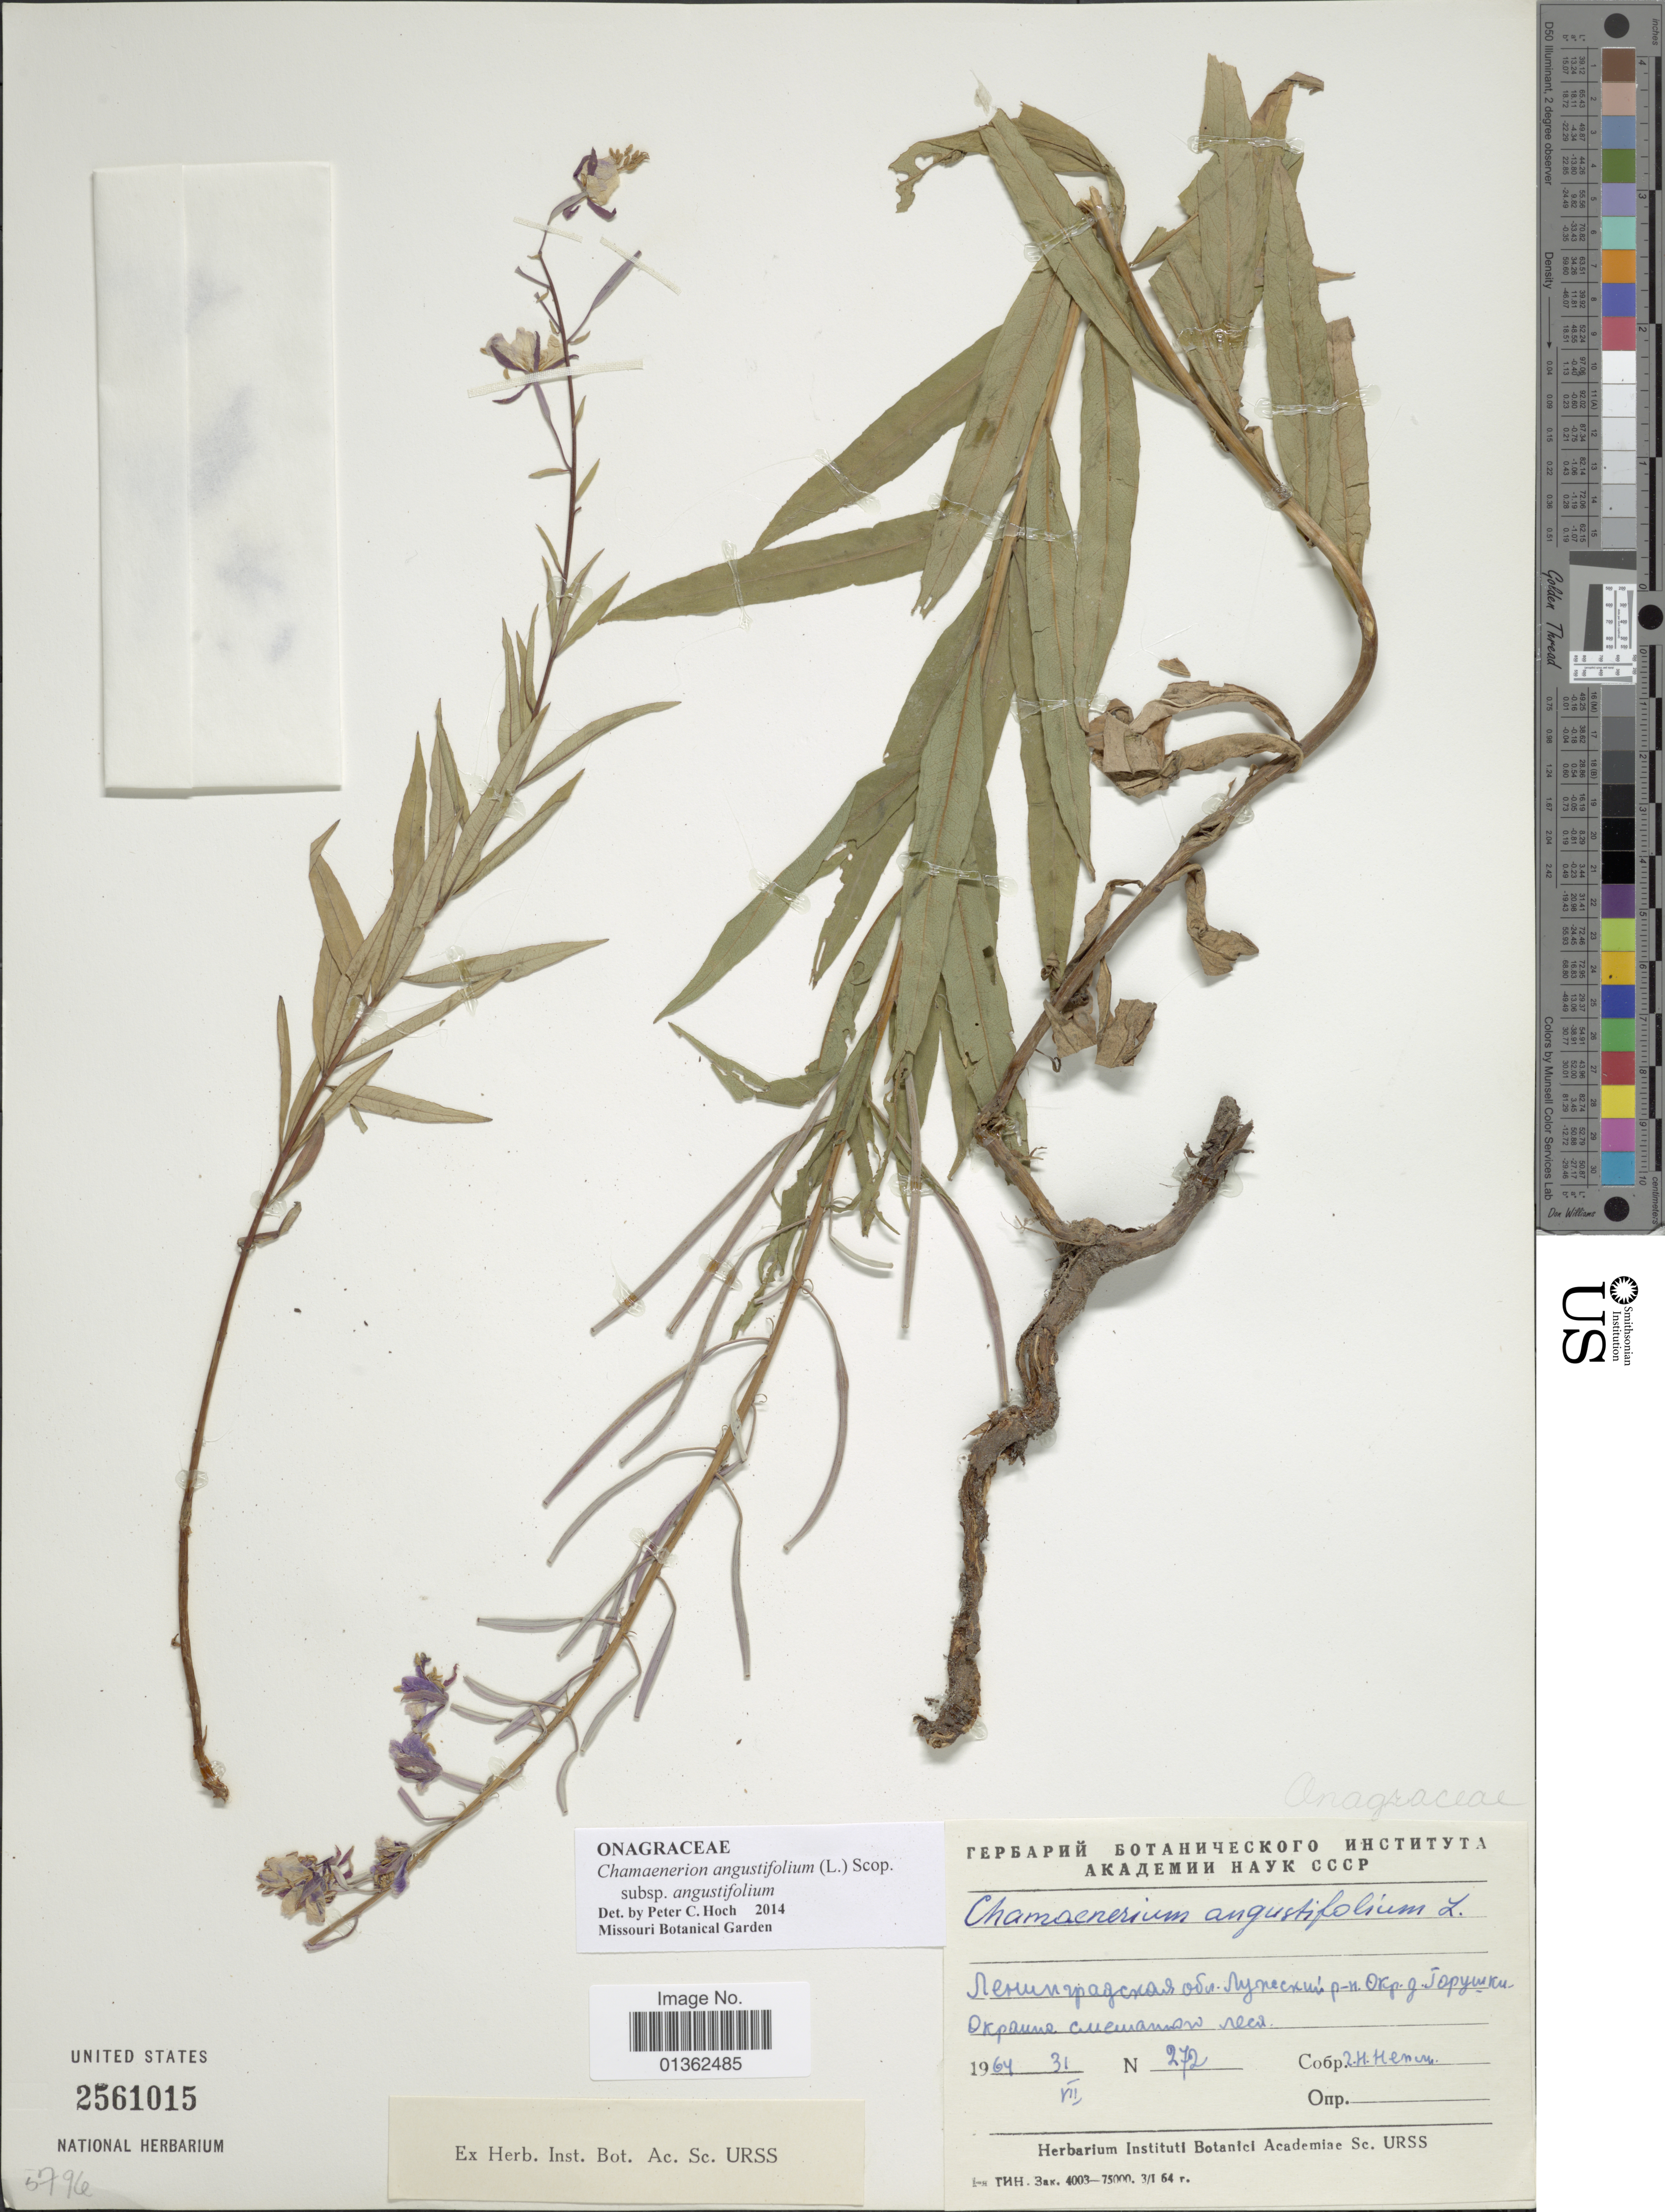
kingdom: Plantae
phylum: Tracheophyta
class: Magnoliopsida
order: Myrtales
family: Onagraceae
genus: Chamaenerion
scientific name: Chamaenerion angustifolium subsp. angustifolium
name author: (L.) Scop.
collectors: G. Nepli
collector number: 272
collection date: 1964-07-31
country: Russian Federation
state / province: Leningrad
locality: Luzhskiy District, vicinity of village Gorushka.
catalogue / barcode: US 2561015